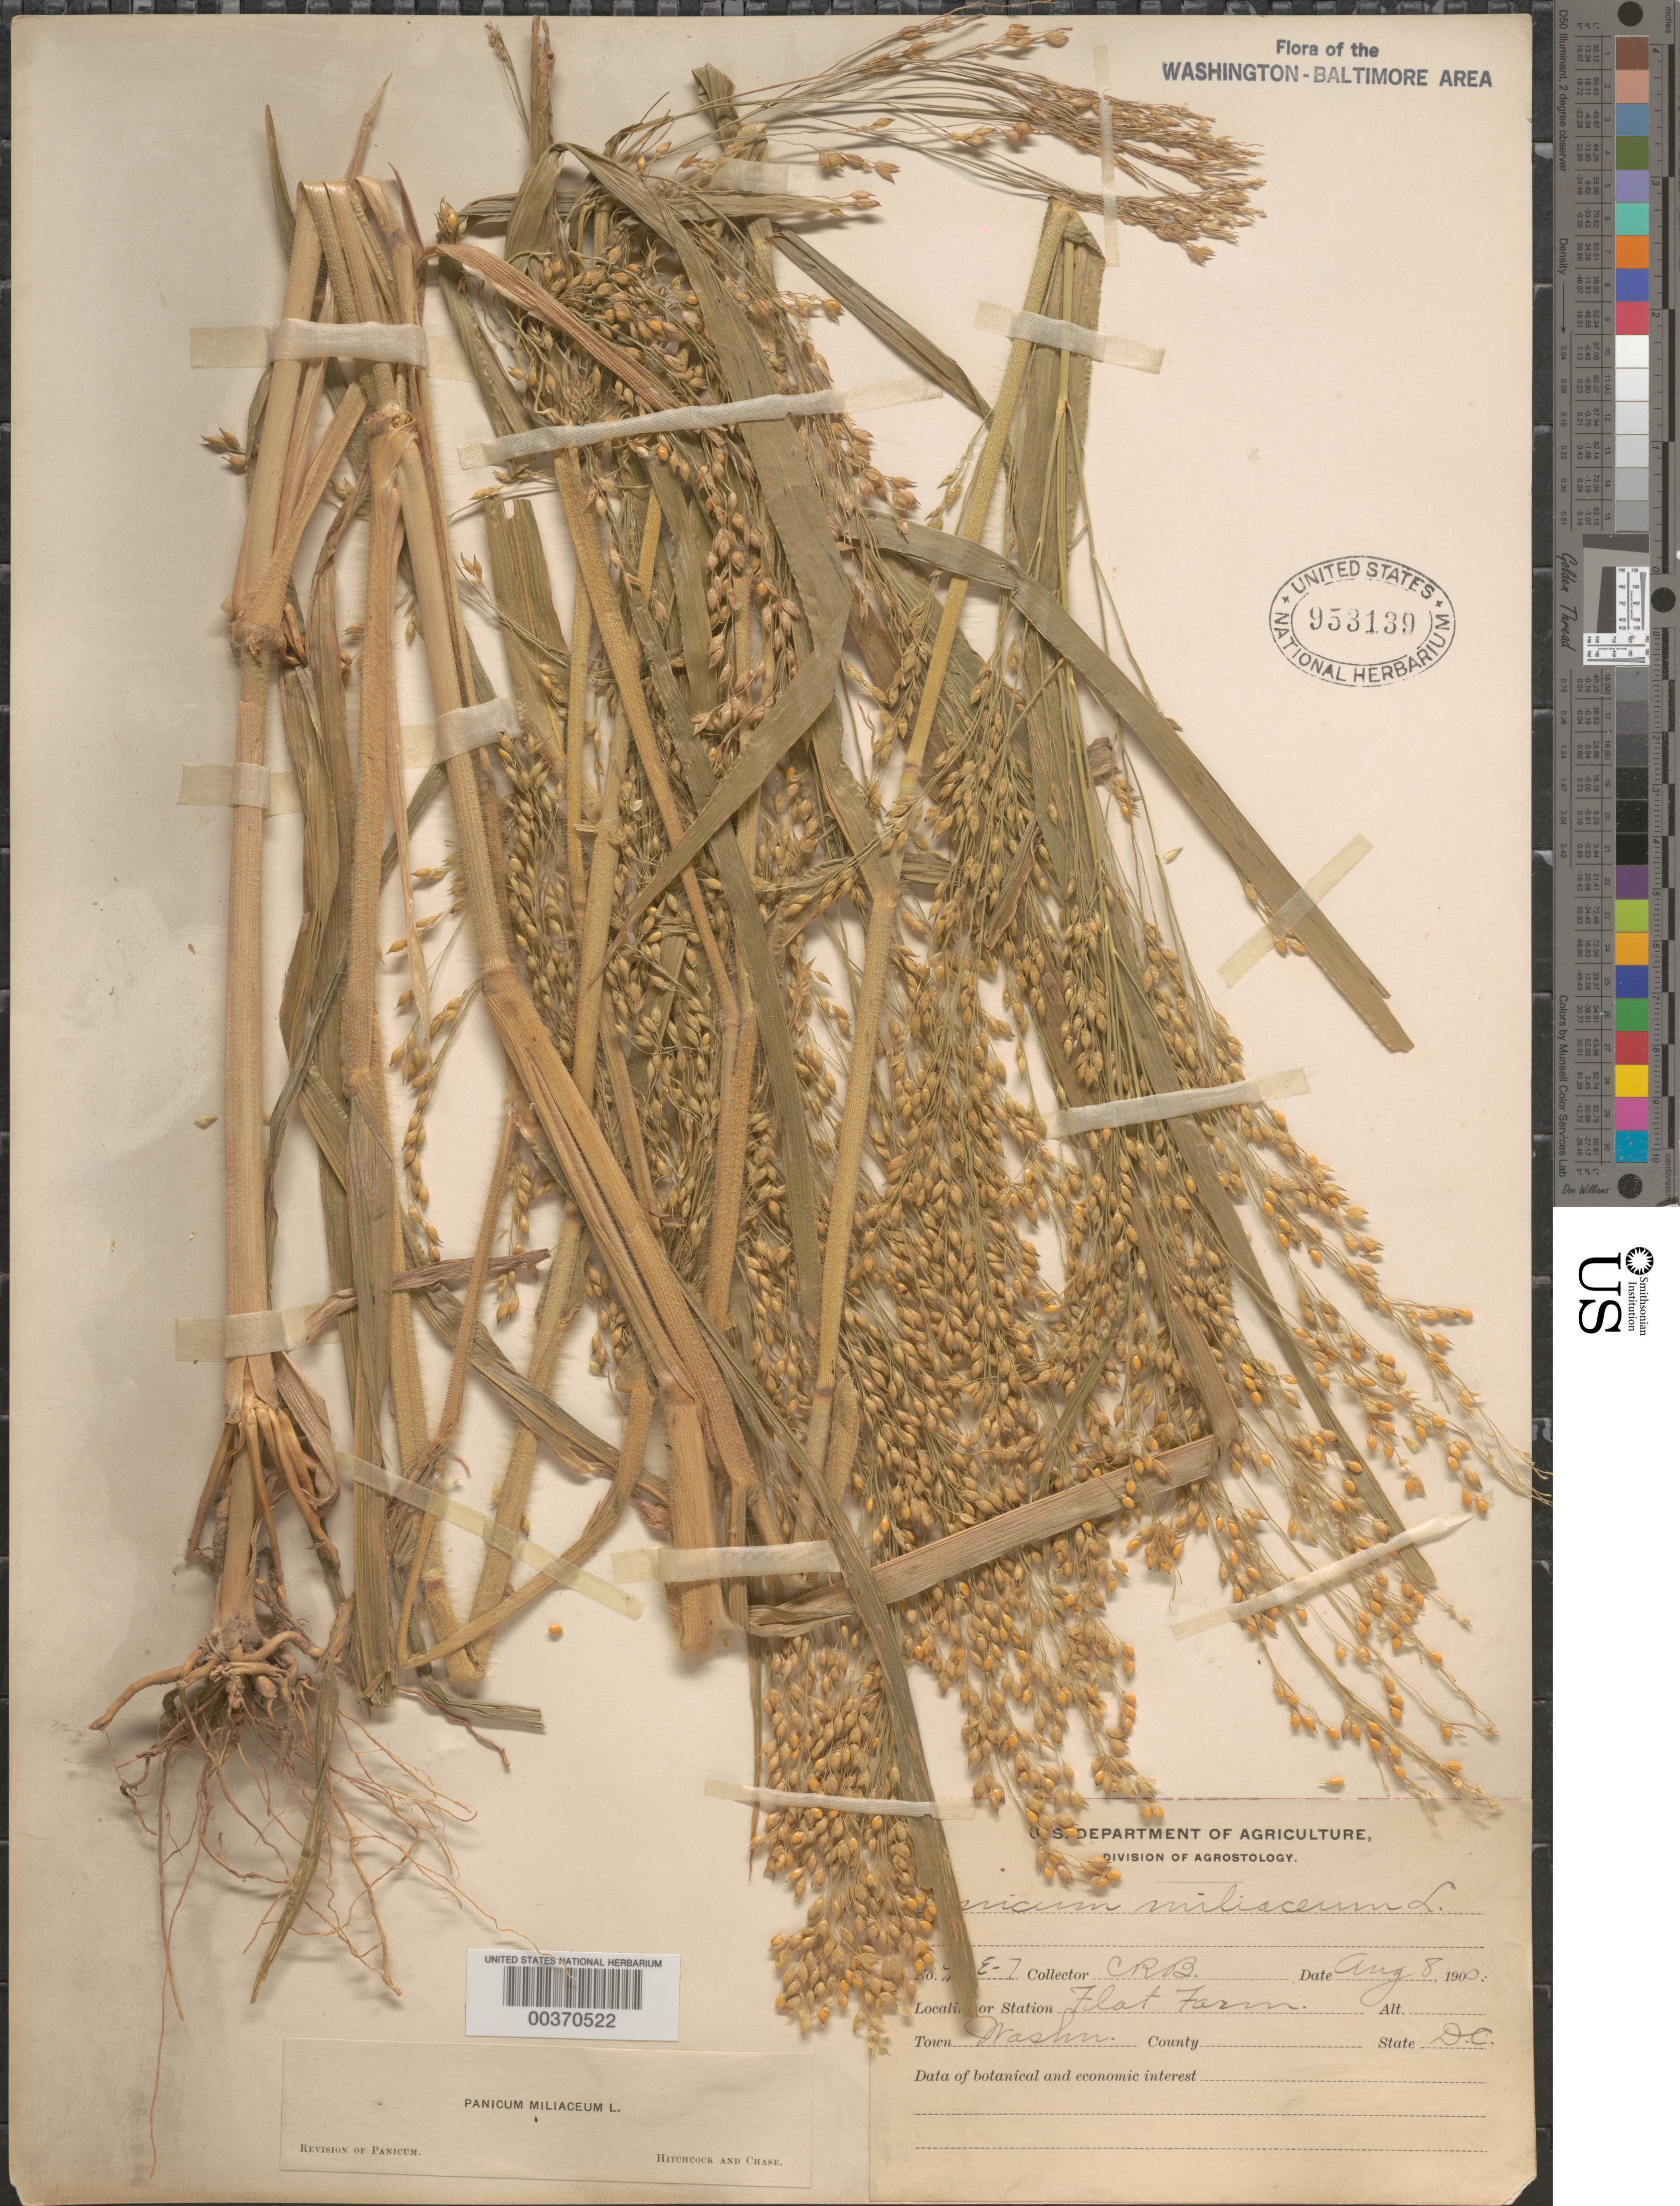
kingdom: Plantae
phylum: Tracheophyta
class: Liliopsida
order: Poales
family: Poaceae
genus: Panicum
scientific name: Panicum miliaceum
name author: L.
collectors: C. R. Ball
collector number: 9E7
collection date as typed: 08 Aug 1900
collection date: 1900-08-08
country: United States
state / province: District of Columbia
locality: Washington DC area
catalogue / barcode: US 953139